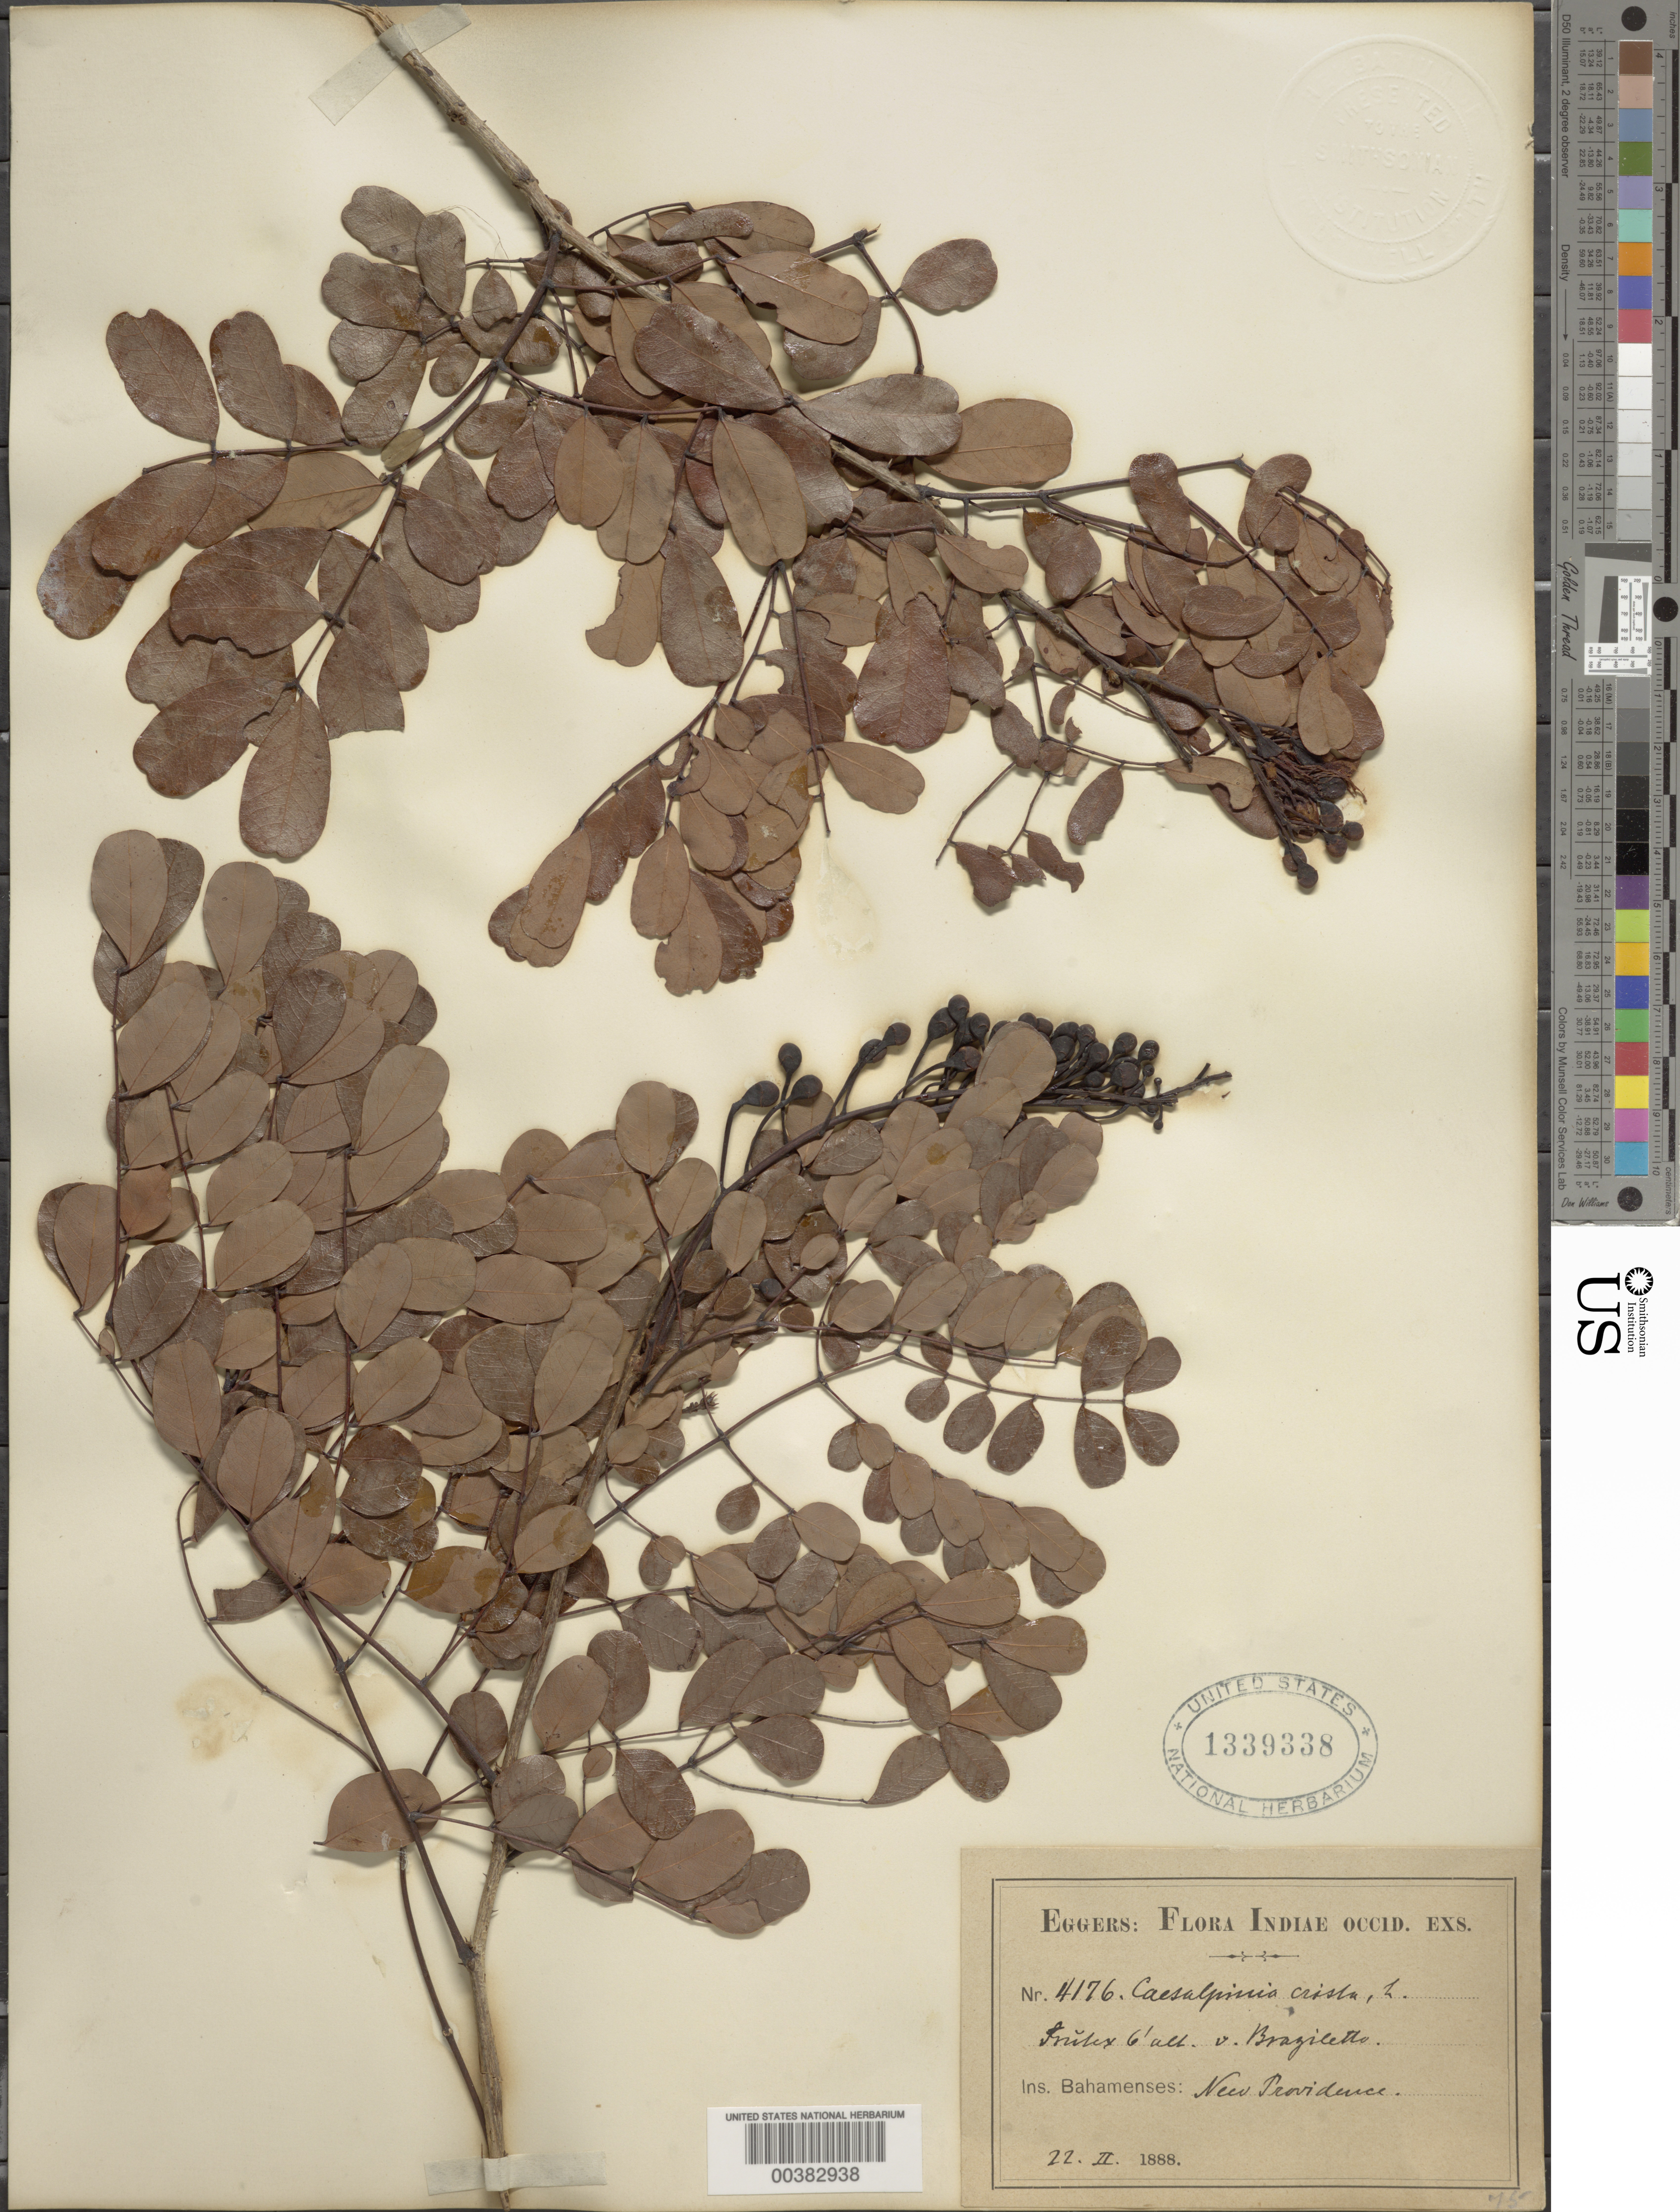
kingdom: Plantae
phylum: Tracheophyta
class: Magnoliopsida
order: Fabales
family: Fabaceae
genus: Tara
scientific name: Tara vesicaria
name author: (L.) Molinari et al.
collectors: H. F. A. von Eggers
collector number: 4176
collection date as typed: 22 Feb 1888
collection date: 1888-02-22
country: Bahamas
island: New Providence Island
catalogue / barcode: US 1339338